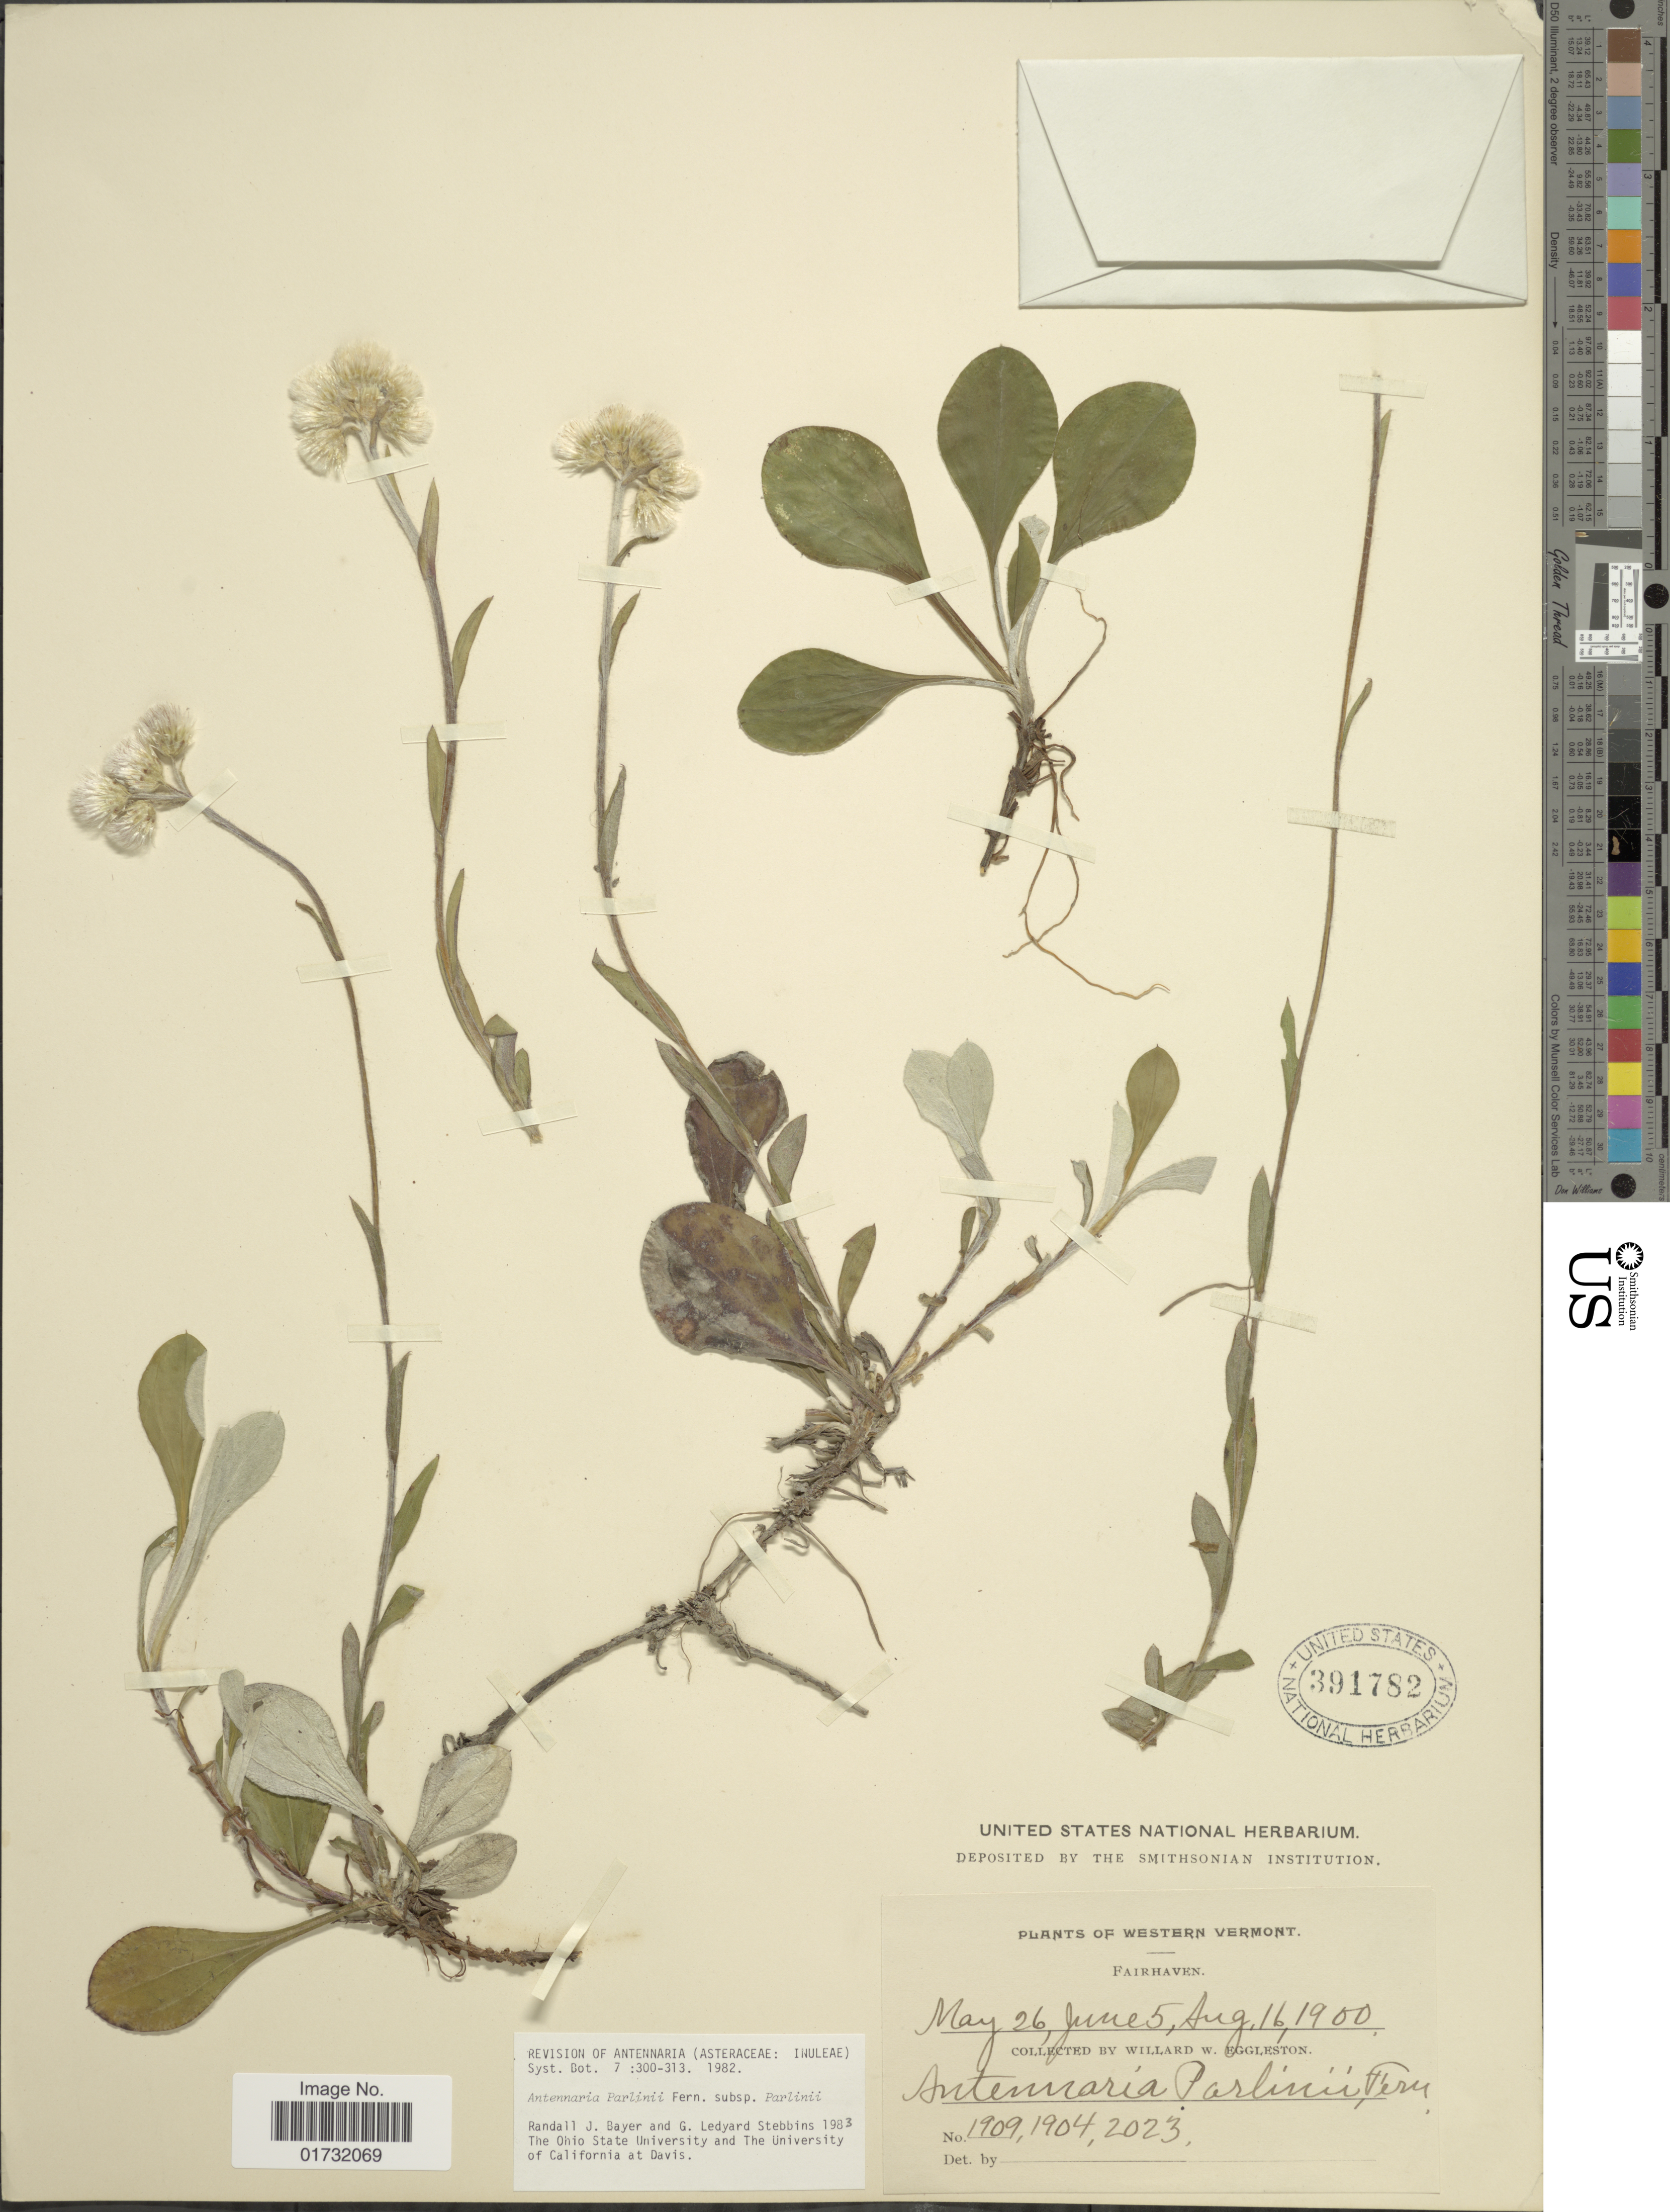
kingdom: Plantae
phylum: Tracheophyta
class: Magnoliopsida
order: Asterales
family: Asteraceae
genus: Antennaria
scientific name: Antennaria parlinii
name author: Fernald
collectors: W. W. Eggleston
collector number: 1909,1904,2023?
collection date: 1900-05-26/1900-08-16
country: United States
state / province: Vermont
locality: Western Vermont. Fairhaven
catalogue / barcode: US 391782